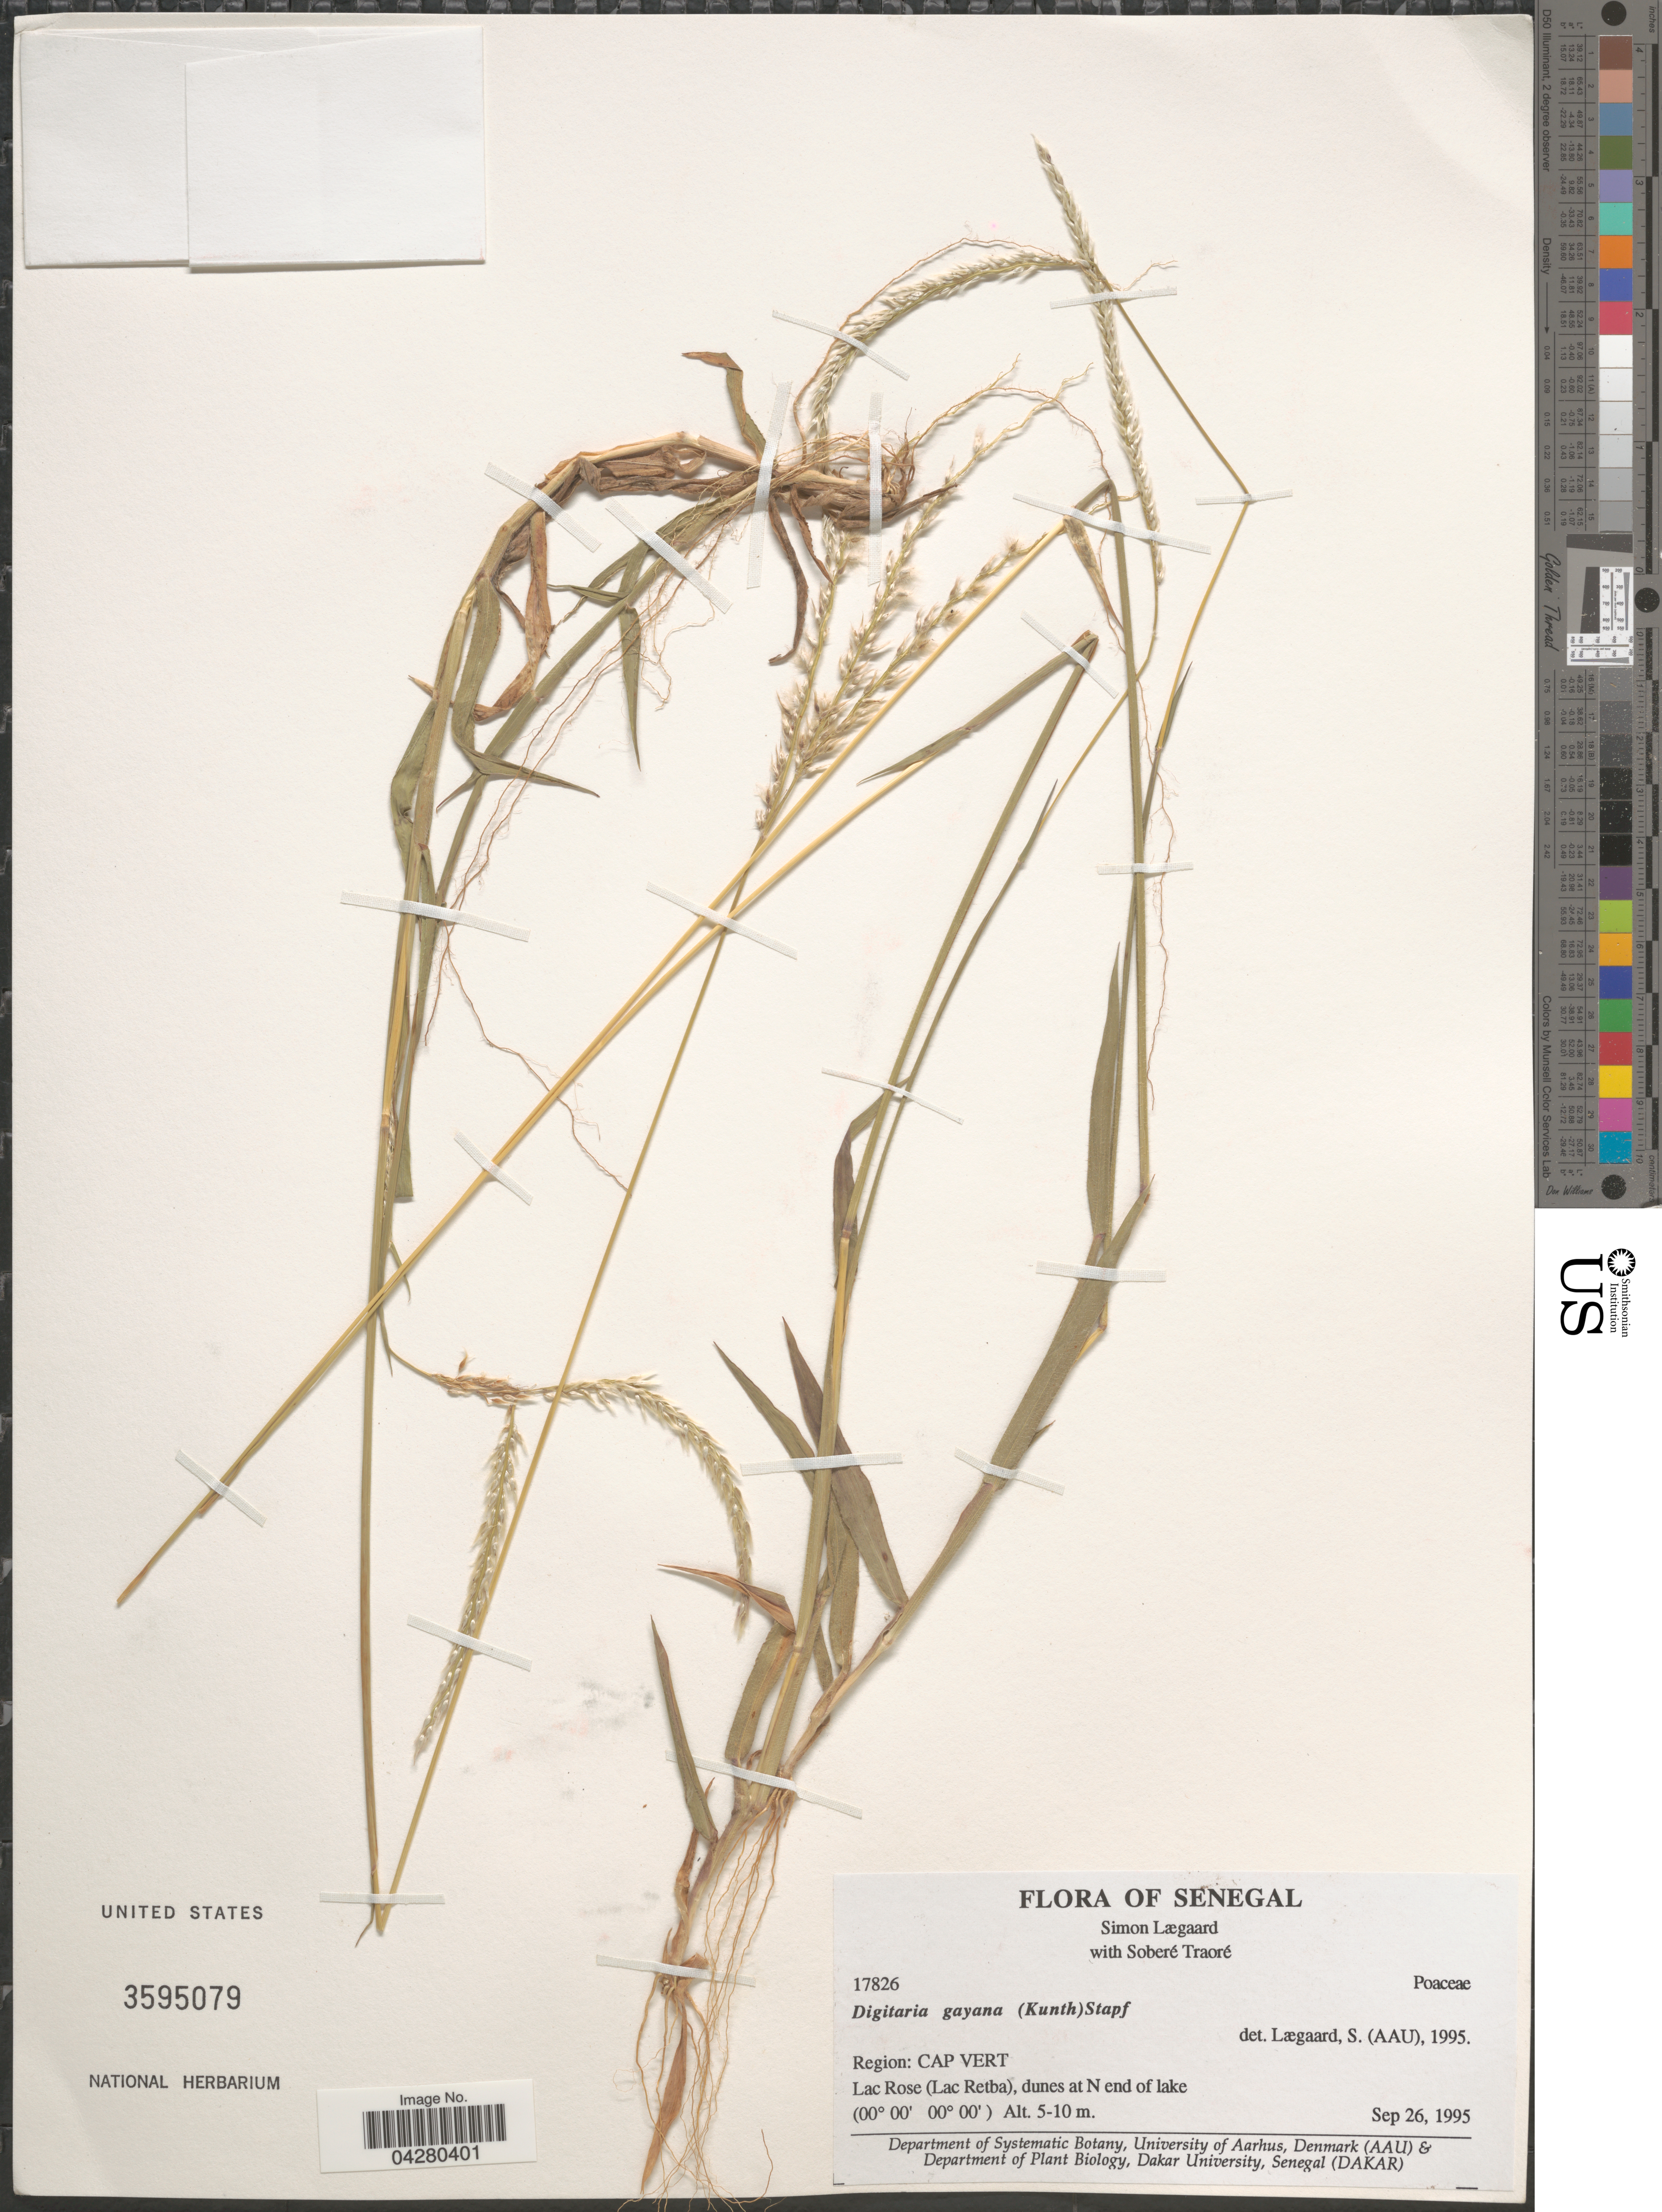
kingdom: Plantae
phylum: Tracheophyta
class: Liliopsida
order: Poales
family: Poaceae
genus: Digitaria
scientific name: Digitaria gayana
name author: (Kunth) Stapf ex A. Chev.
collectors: S. Lægaard & S. Traore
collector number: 17826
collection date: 1995-09-26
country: Senegal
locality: Region: Cap Vert. Lac Rose (Lac Retba), dunes at N end of Lake.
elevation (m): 5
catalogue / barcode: US 3595079